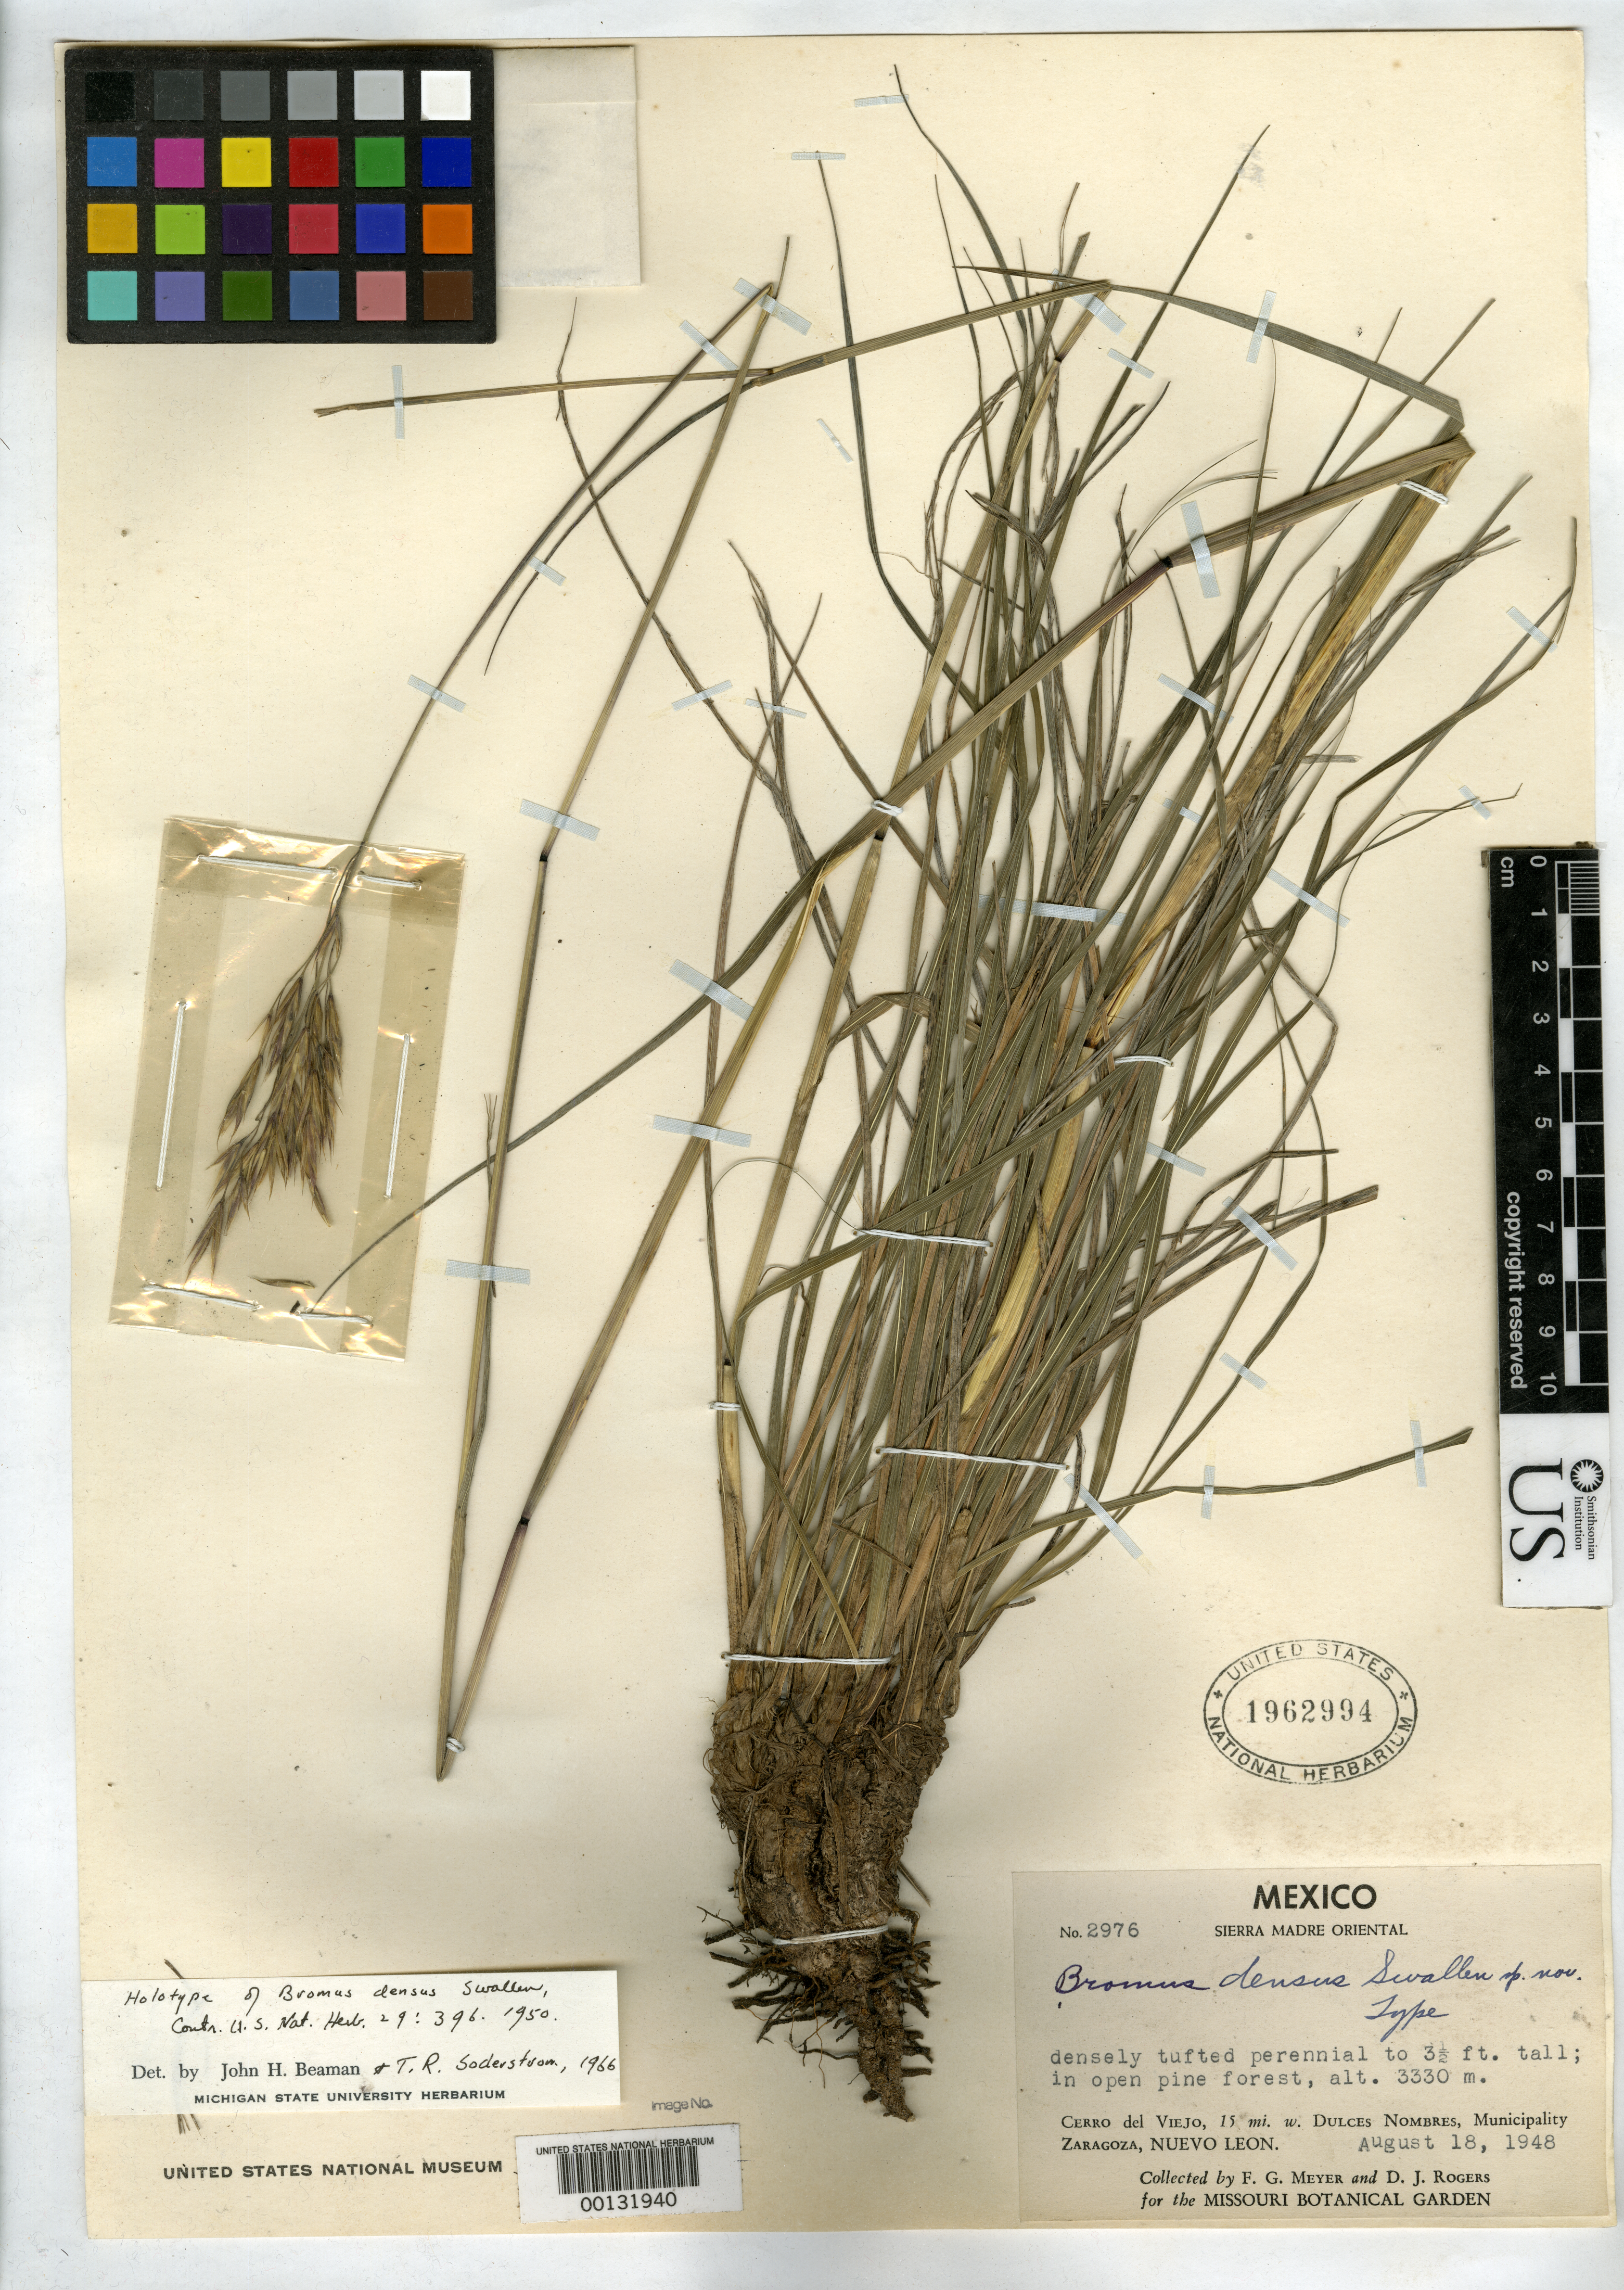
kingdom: Plantae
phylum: Tracheophyta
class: Liliopsida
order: Poales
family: Poaceae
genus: Bromus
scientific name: Bromus densus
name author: Swallen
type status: Holotype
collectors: F. G. Meyer & D. J. Rogers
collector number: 2976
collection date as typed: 18 Aug 1948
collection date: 1948-08-18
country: Mexico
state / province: Nuevo León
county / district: Zaragoza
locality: Cerro del Viejo, 15 m W. Dulces Nombres.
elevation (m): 3330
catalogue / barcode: US 1962994